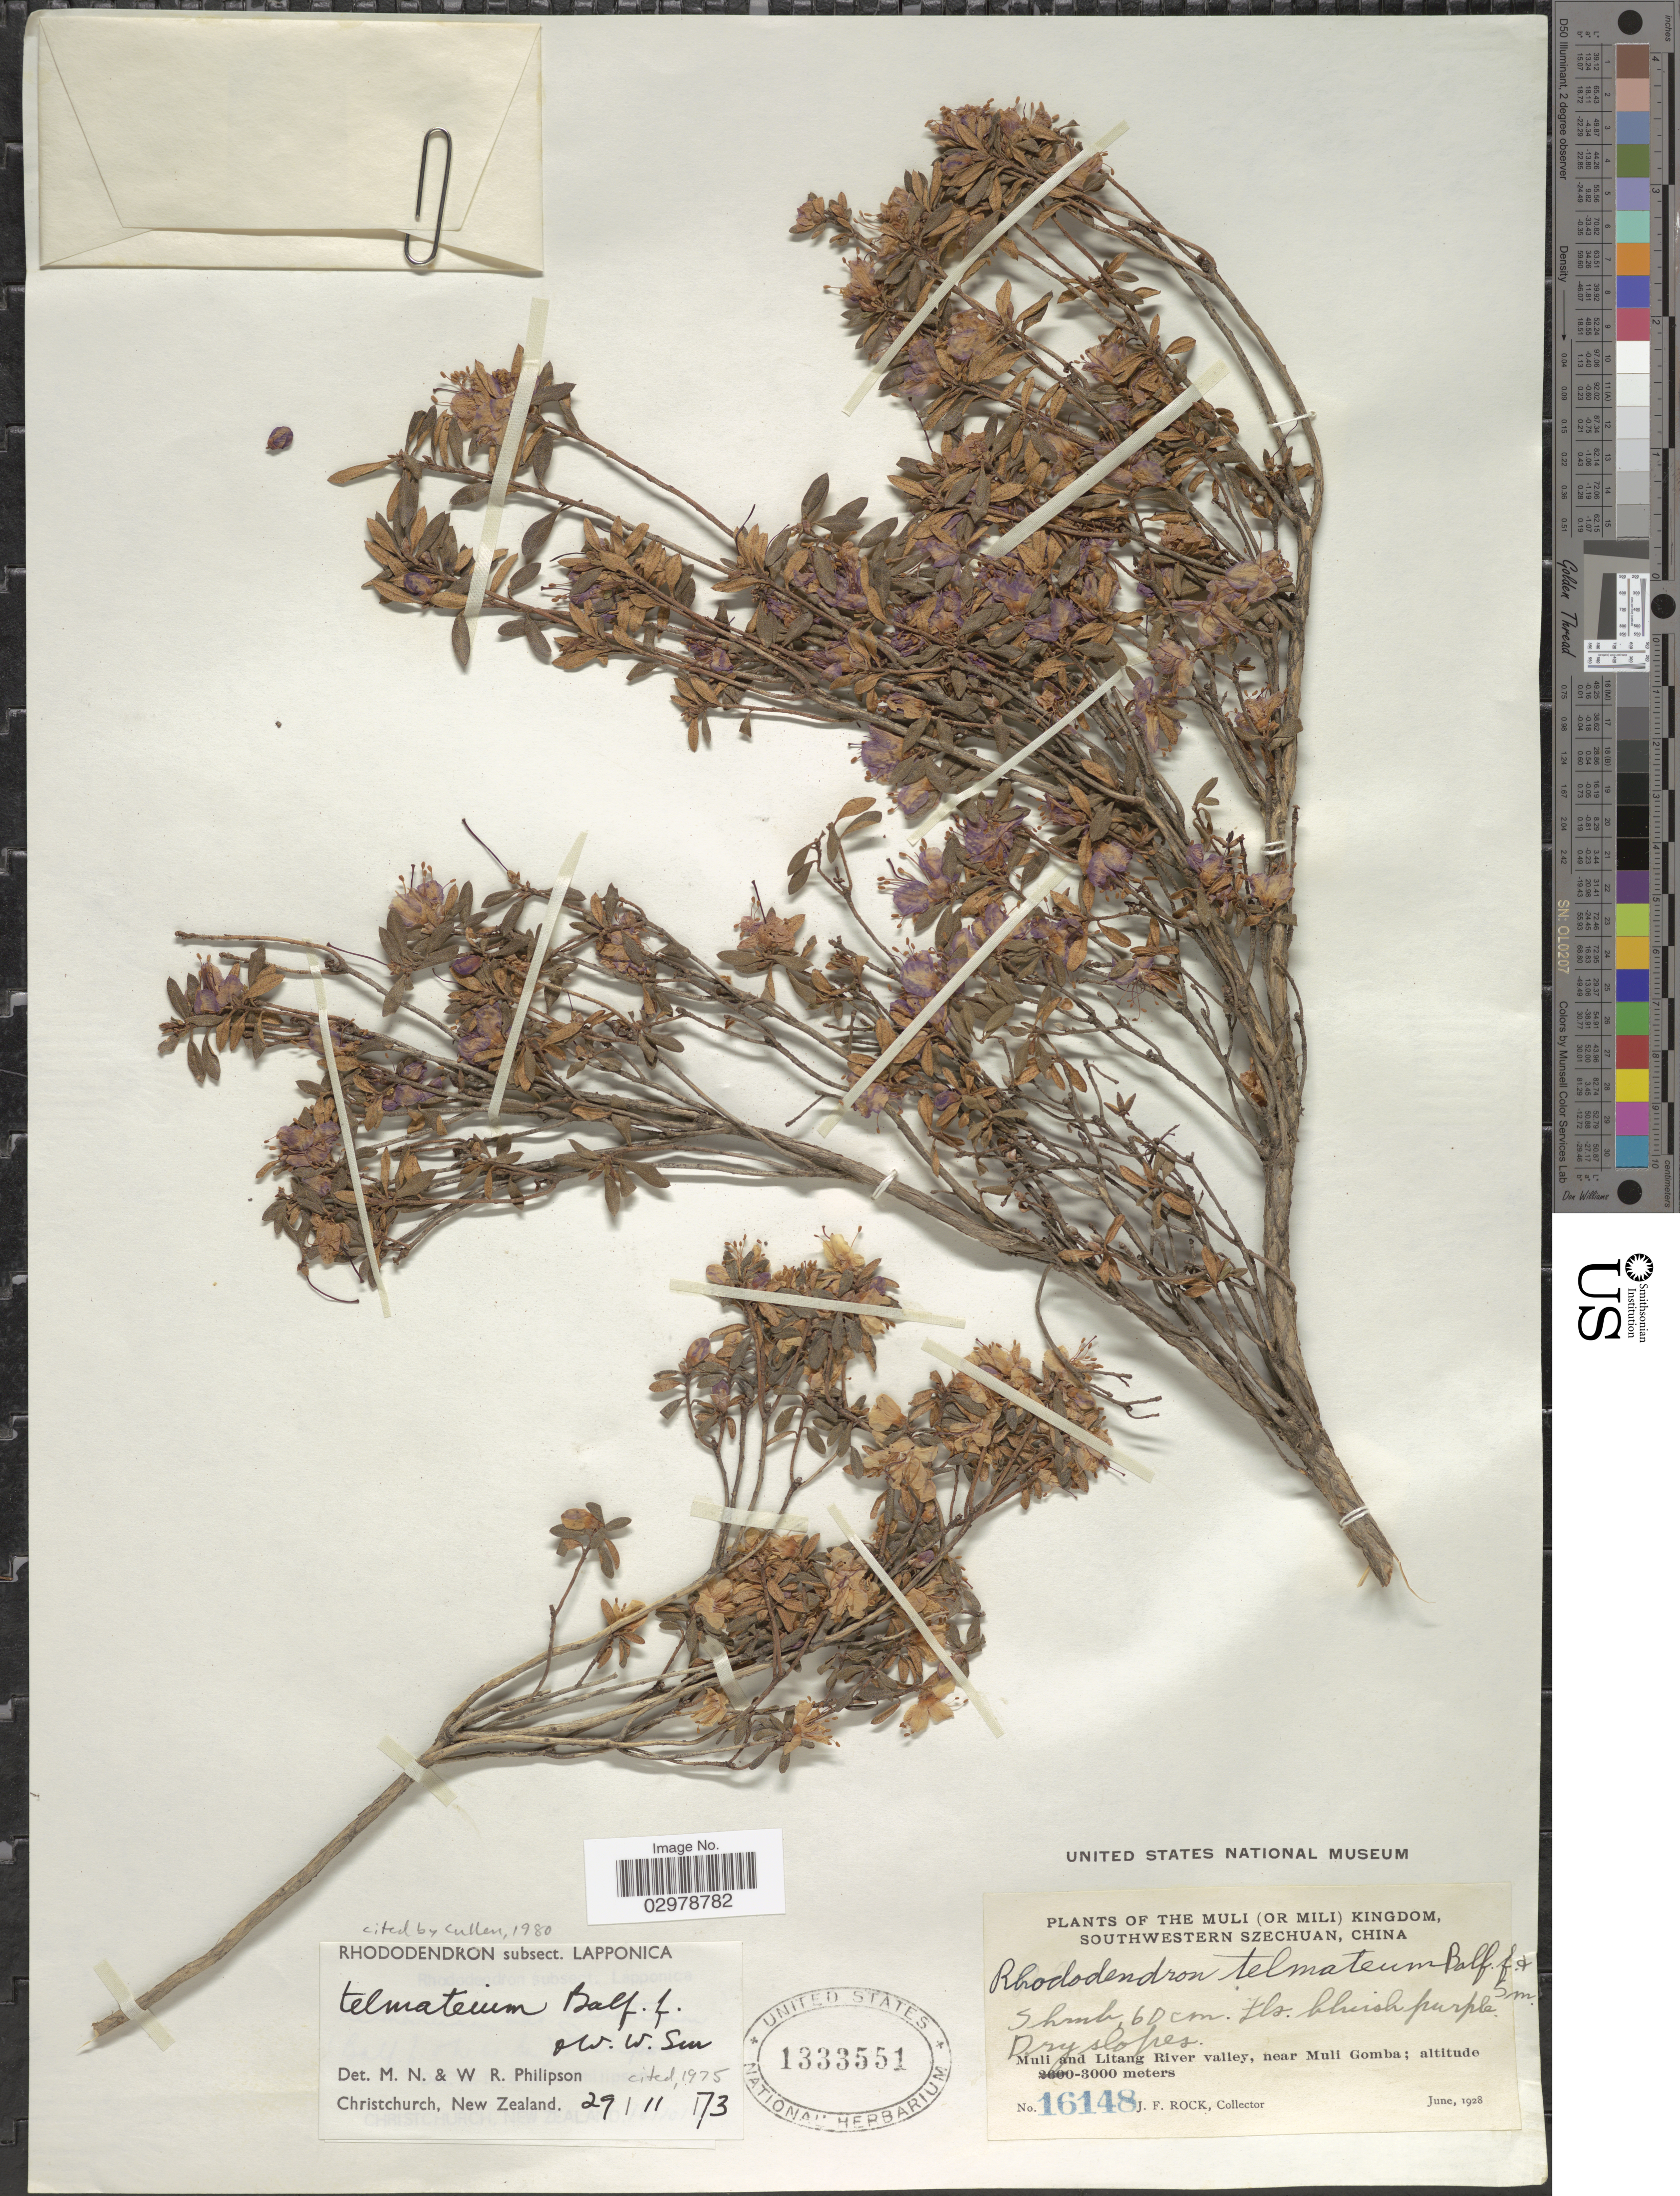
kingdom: Plantae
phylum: Tracheophyta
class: Magnoliopsida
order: Ericales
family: Ericaceae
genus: Rhododendron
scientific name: Rhododendron telmateium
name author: Balf. f. & W.W. Sm.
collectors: J. Rock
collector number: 16148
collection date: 1928-06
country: China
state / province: Sichuan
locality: The Muli (or Mili) Kingdom, Southwestern Szechuan. Muli and Litang River valley, near Muli Gomba.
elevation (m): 3000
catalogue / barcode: US 1333551